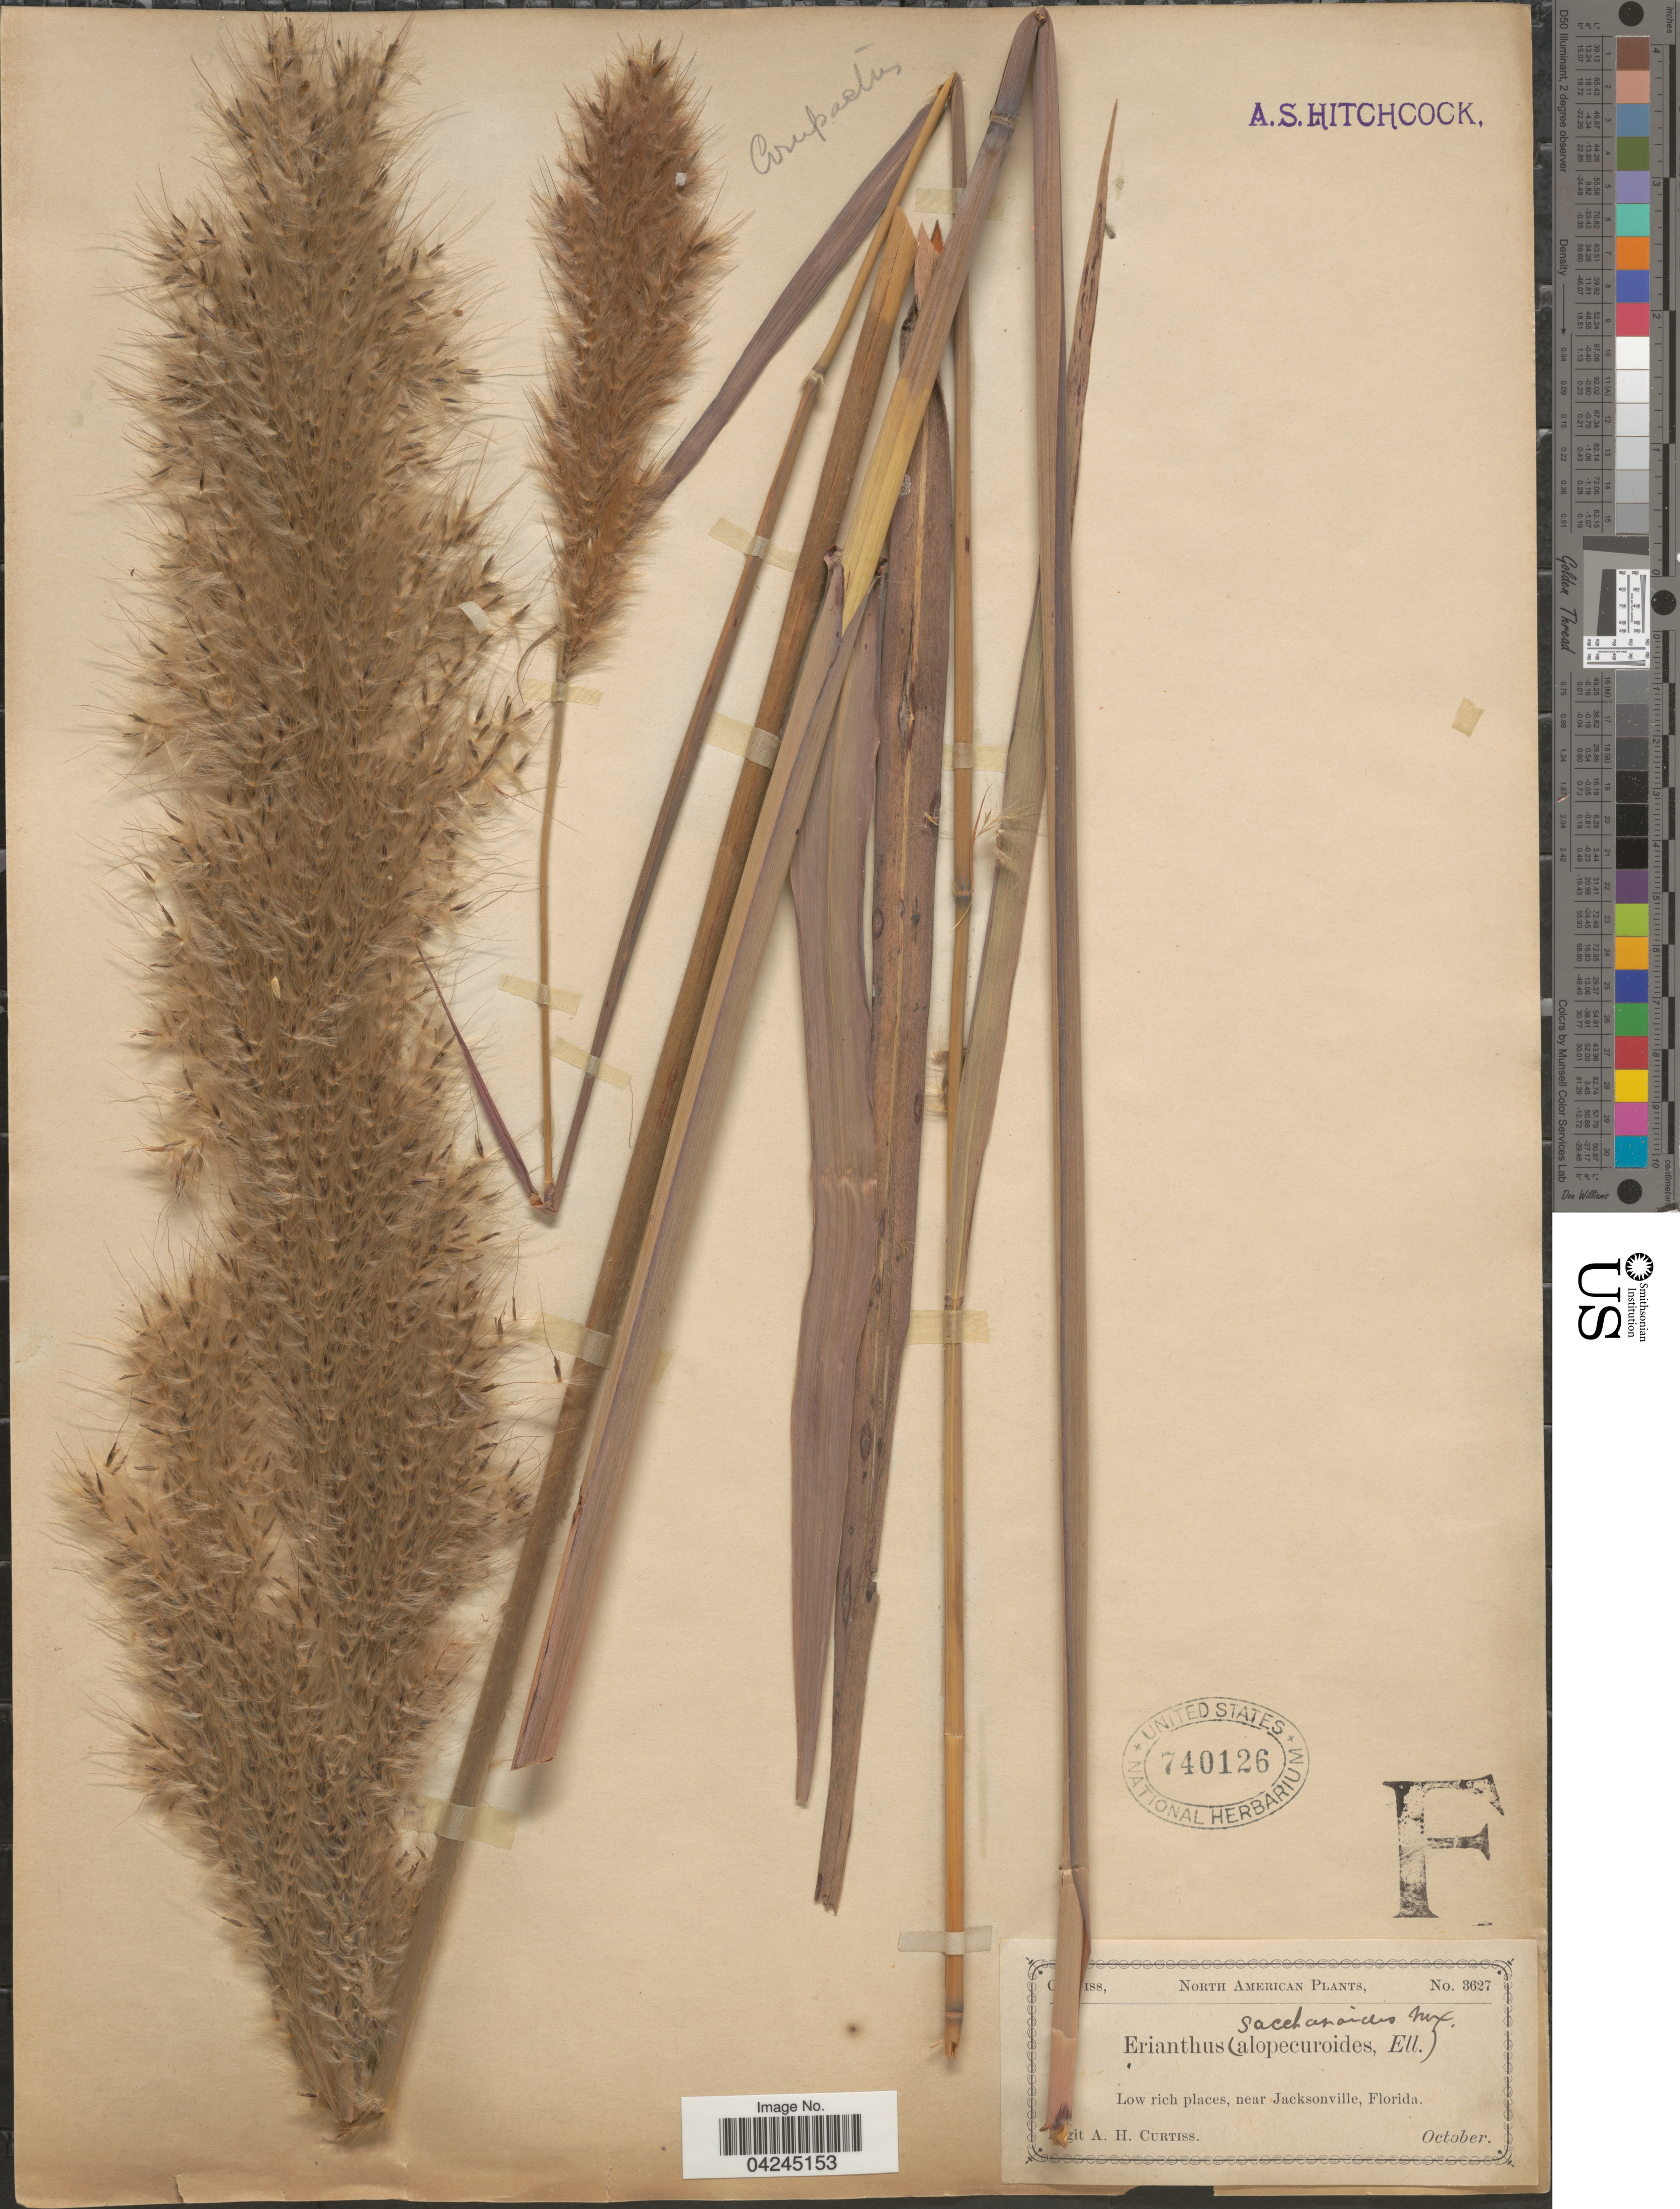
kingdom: Plantae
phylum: Tracheophyta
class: Liliopsida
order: Poales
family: Poaceae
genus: Erianthus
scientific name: Erianthus giganteus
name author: (Walter) P. Beauv.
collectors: A. H. Curtiss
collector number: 3627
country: United States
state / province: Florida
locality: Low rich places, near Jacksonville.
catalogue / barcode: US 740126